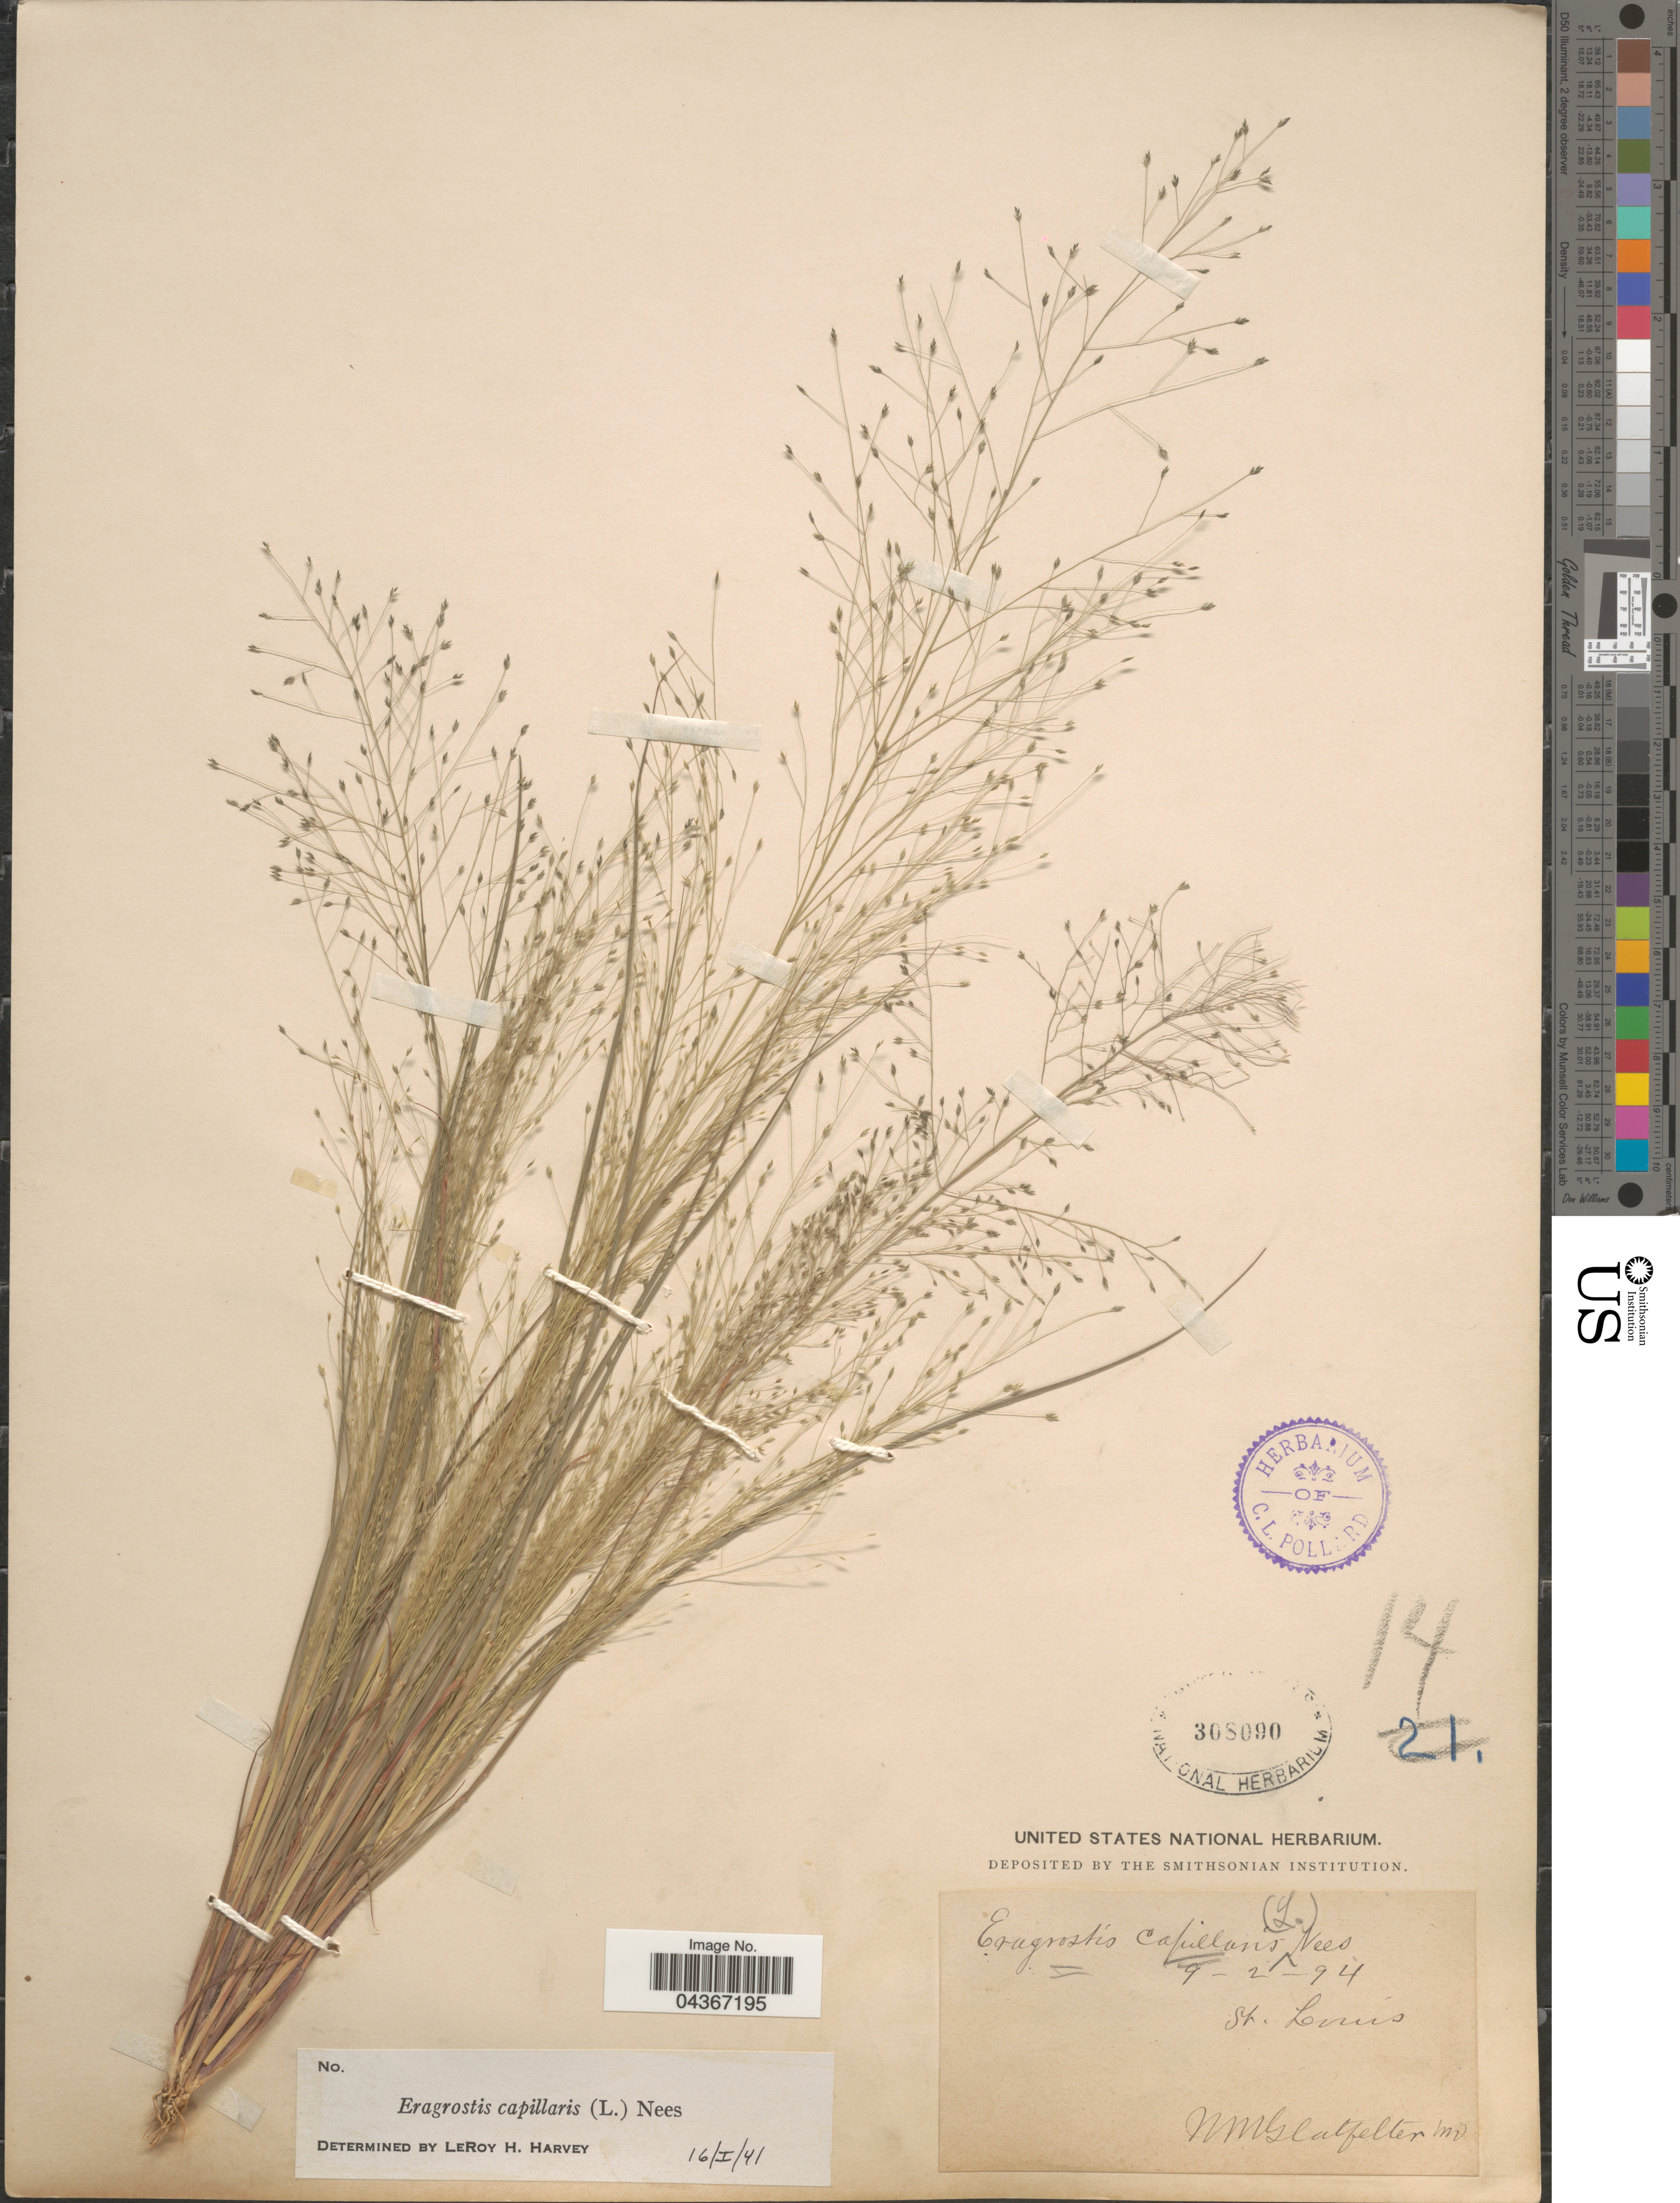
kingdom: Plantae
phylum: Tracheophyta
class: Liliopsida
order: Poales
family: Poaceae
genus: Eragrostis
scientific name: Eragrostis capillaris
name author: (L.) Nees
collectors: N. M. Glatfelter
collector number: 14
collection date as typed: Transcribed d/m/y: 2/9/94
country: United States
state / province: Missouri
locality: St. Louis.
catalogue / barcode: US 308090